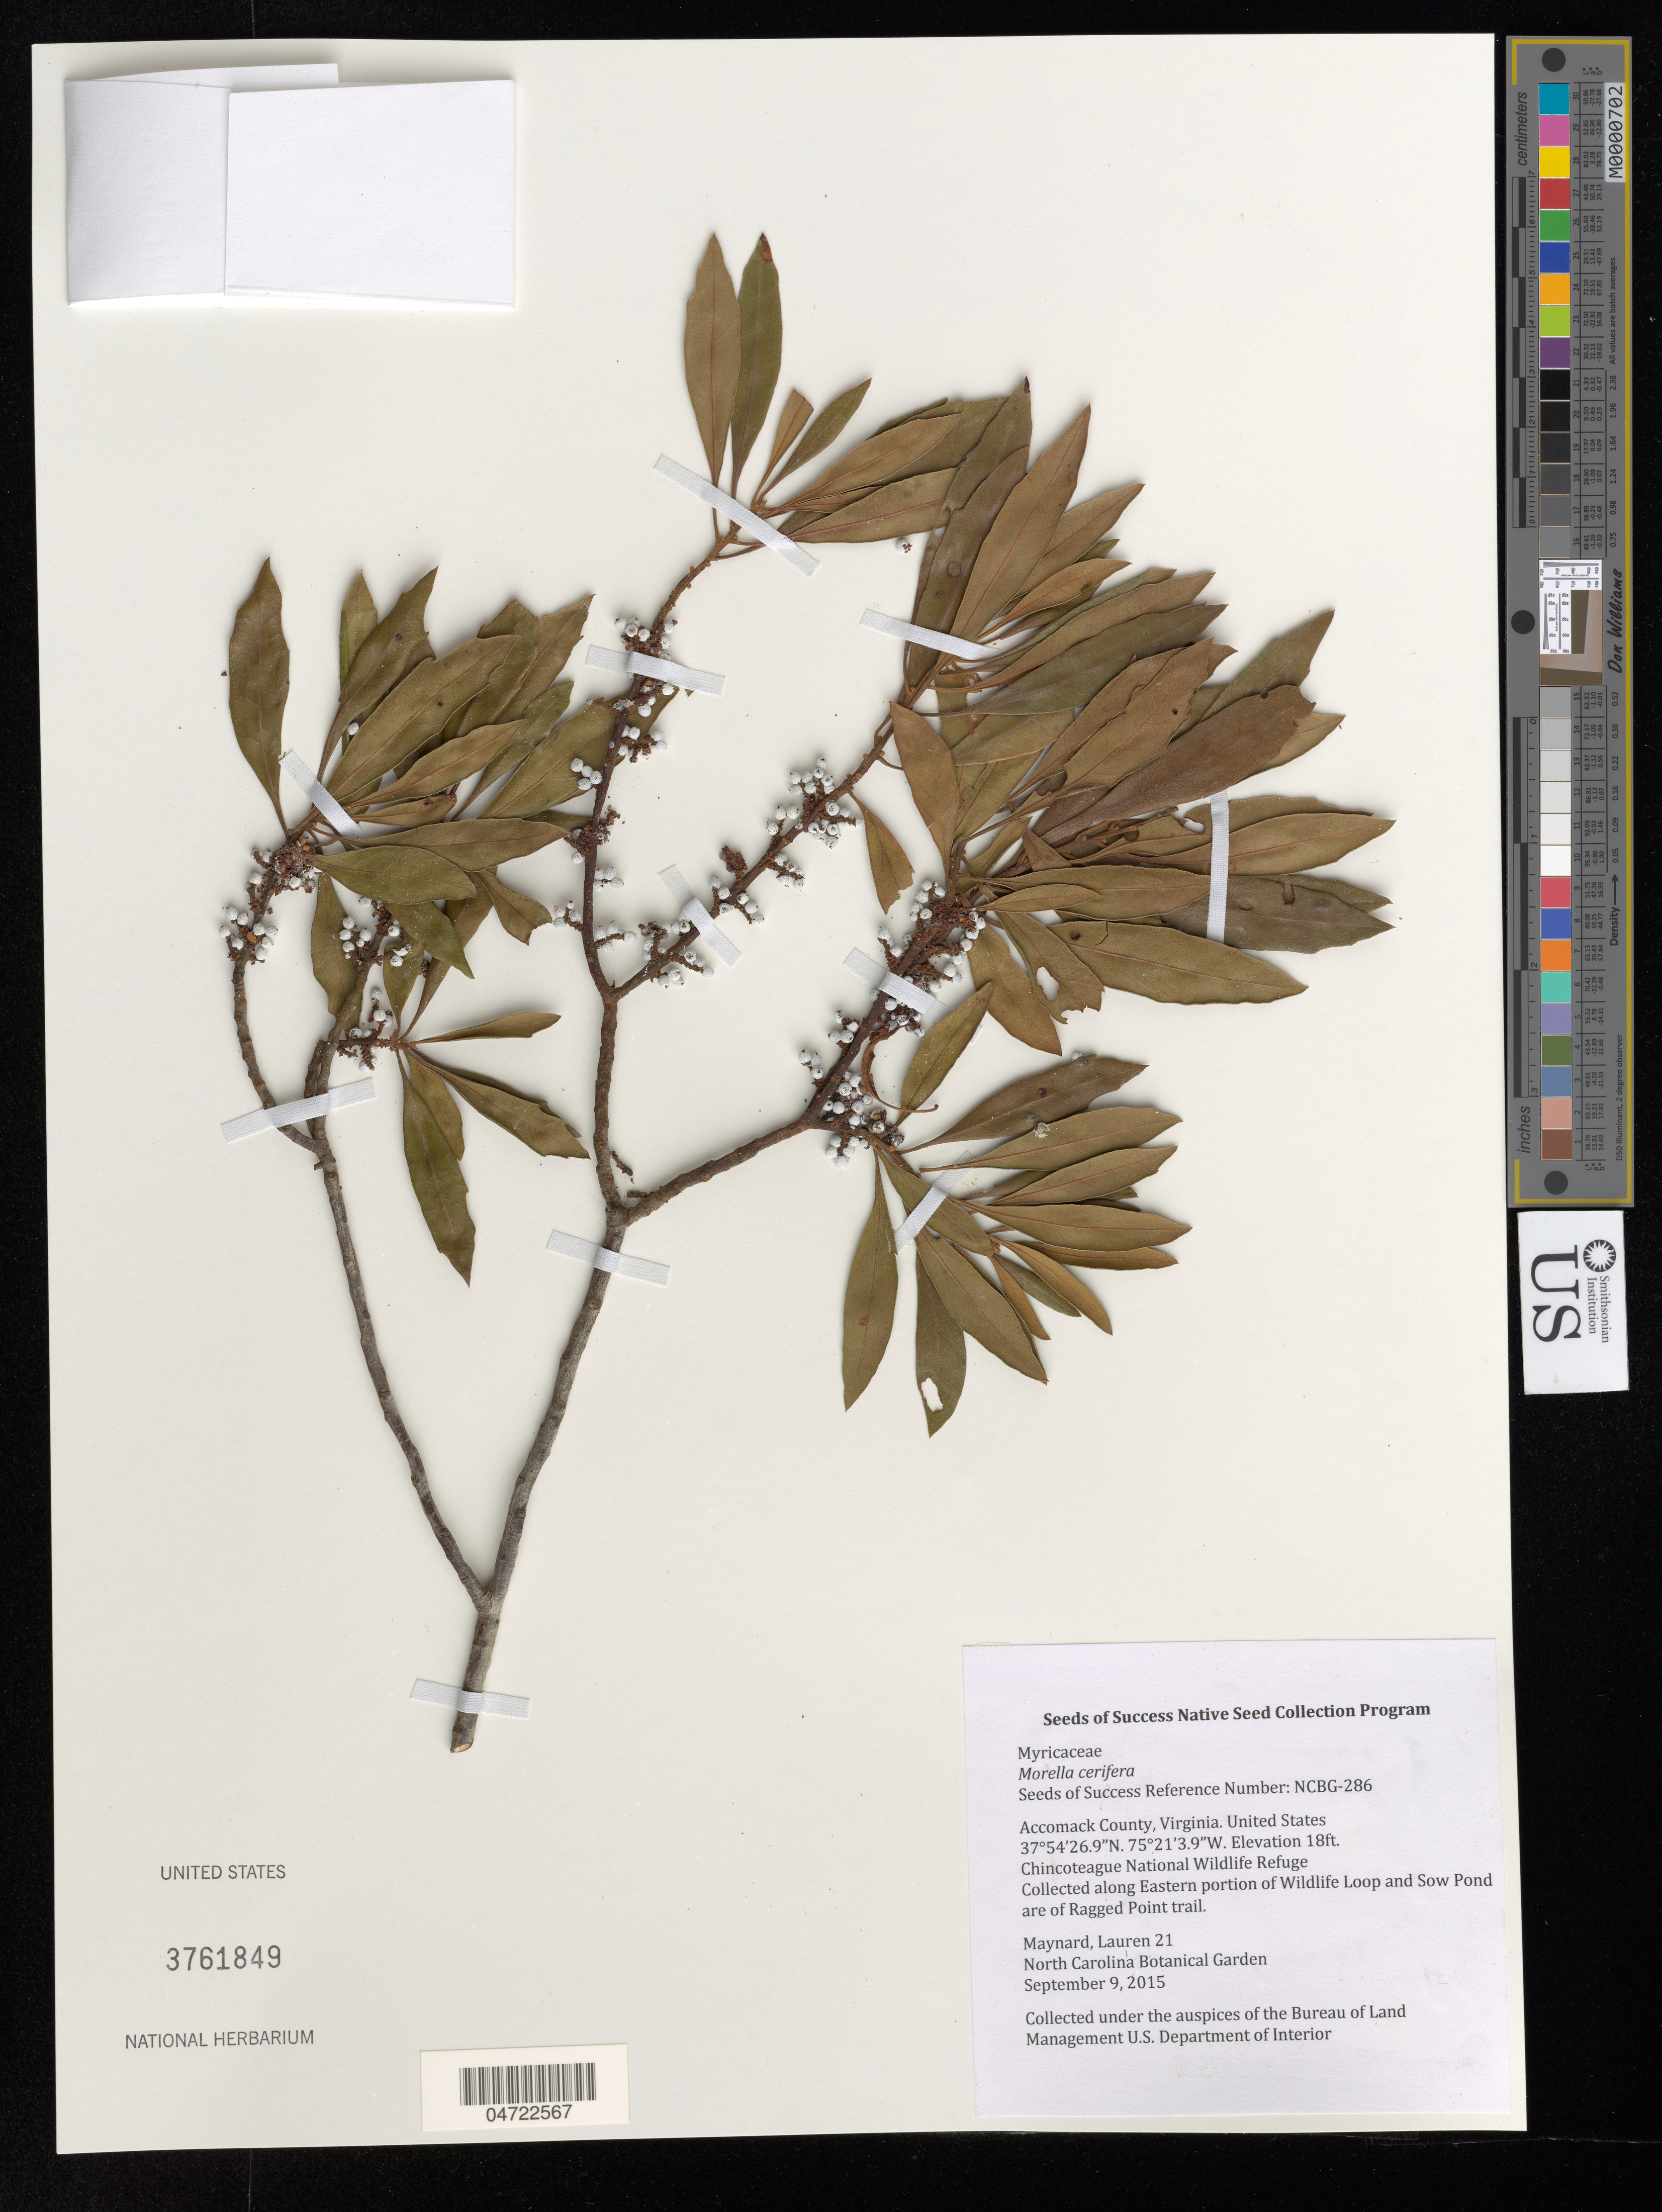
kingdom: Plantae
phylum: Tracheophyta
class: Magnoliopsida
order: Fagales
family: Myricaceae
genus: Morella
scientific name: Morella cerifera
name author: (L.) Small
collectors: L. Maynard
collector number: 21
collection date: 2015-09-09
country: United States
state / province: Virginia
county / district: Accomack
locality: Chincoteague National Wildlife Refuge. Collected along Eastern portion of Wildlife Loop and Sow Pond are of Ragged Point trail.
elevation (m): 5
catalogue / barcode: US 3761849